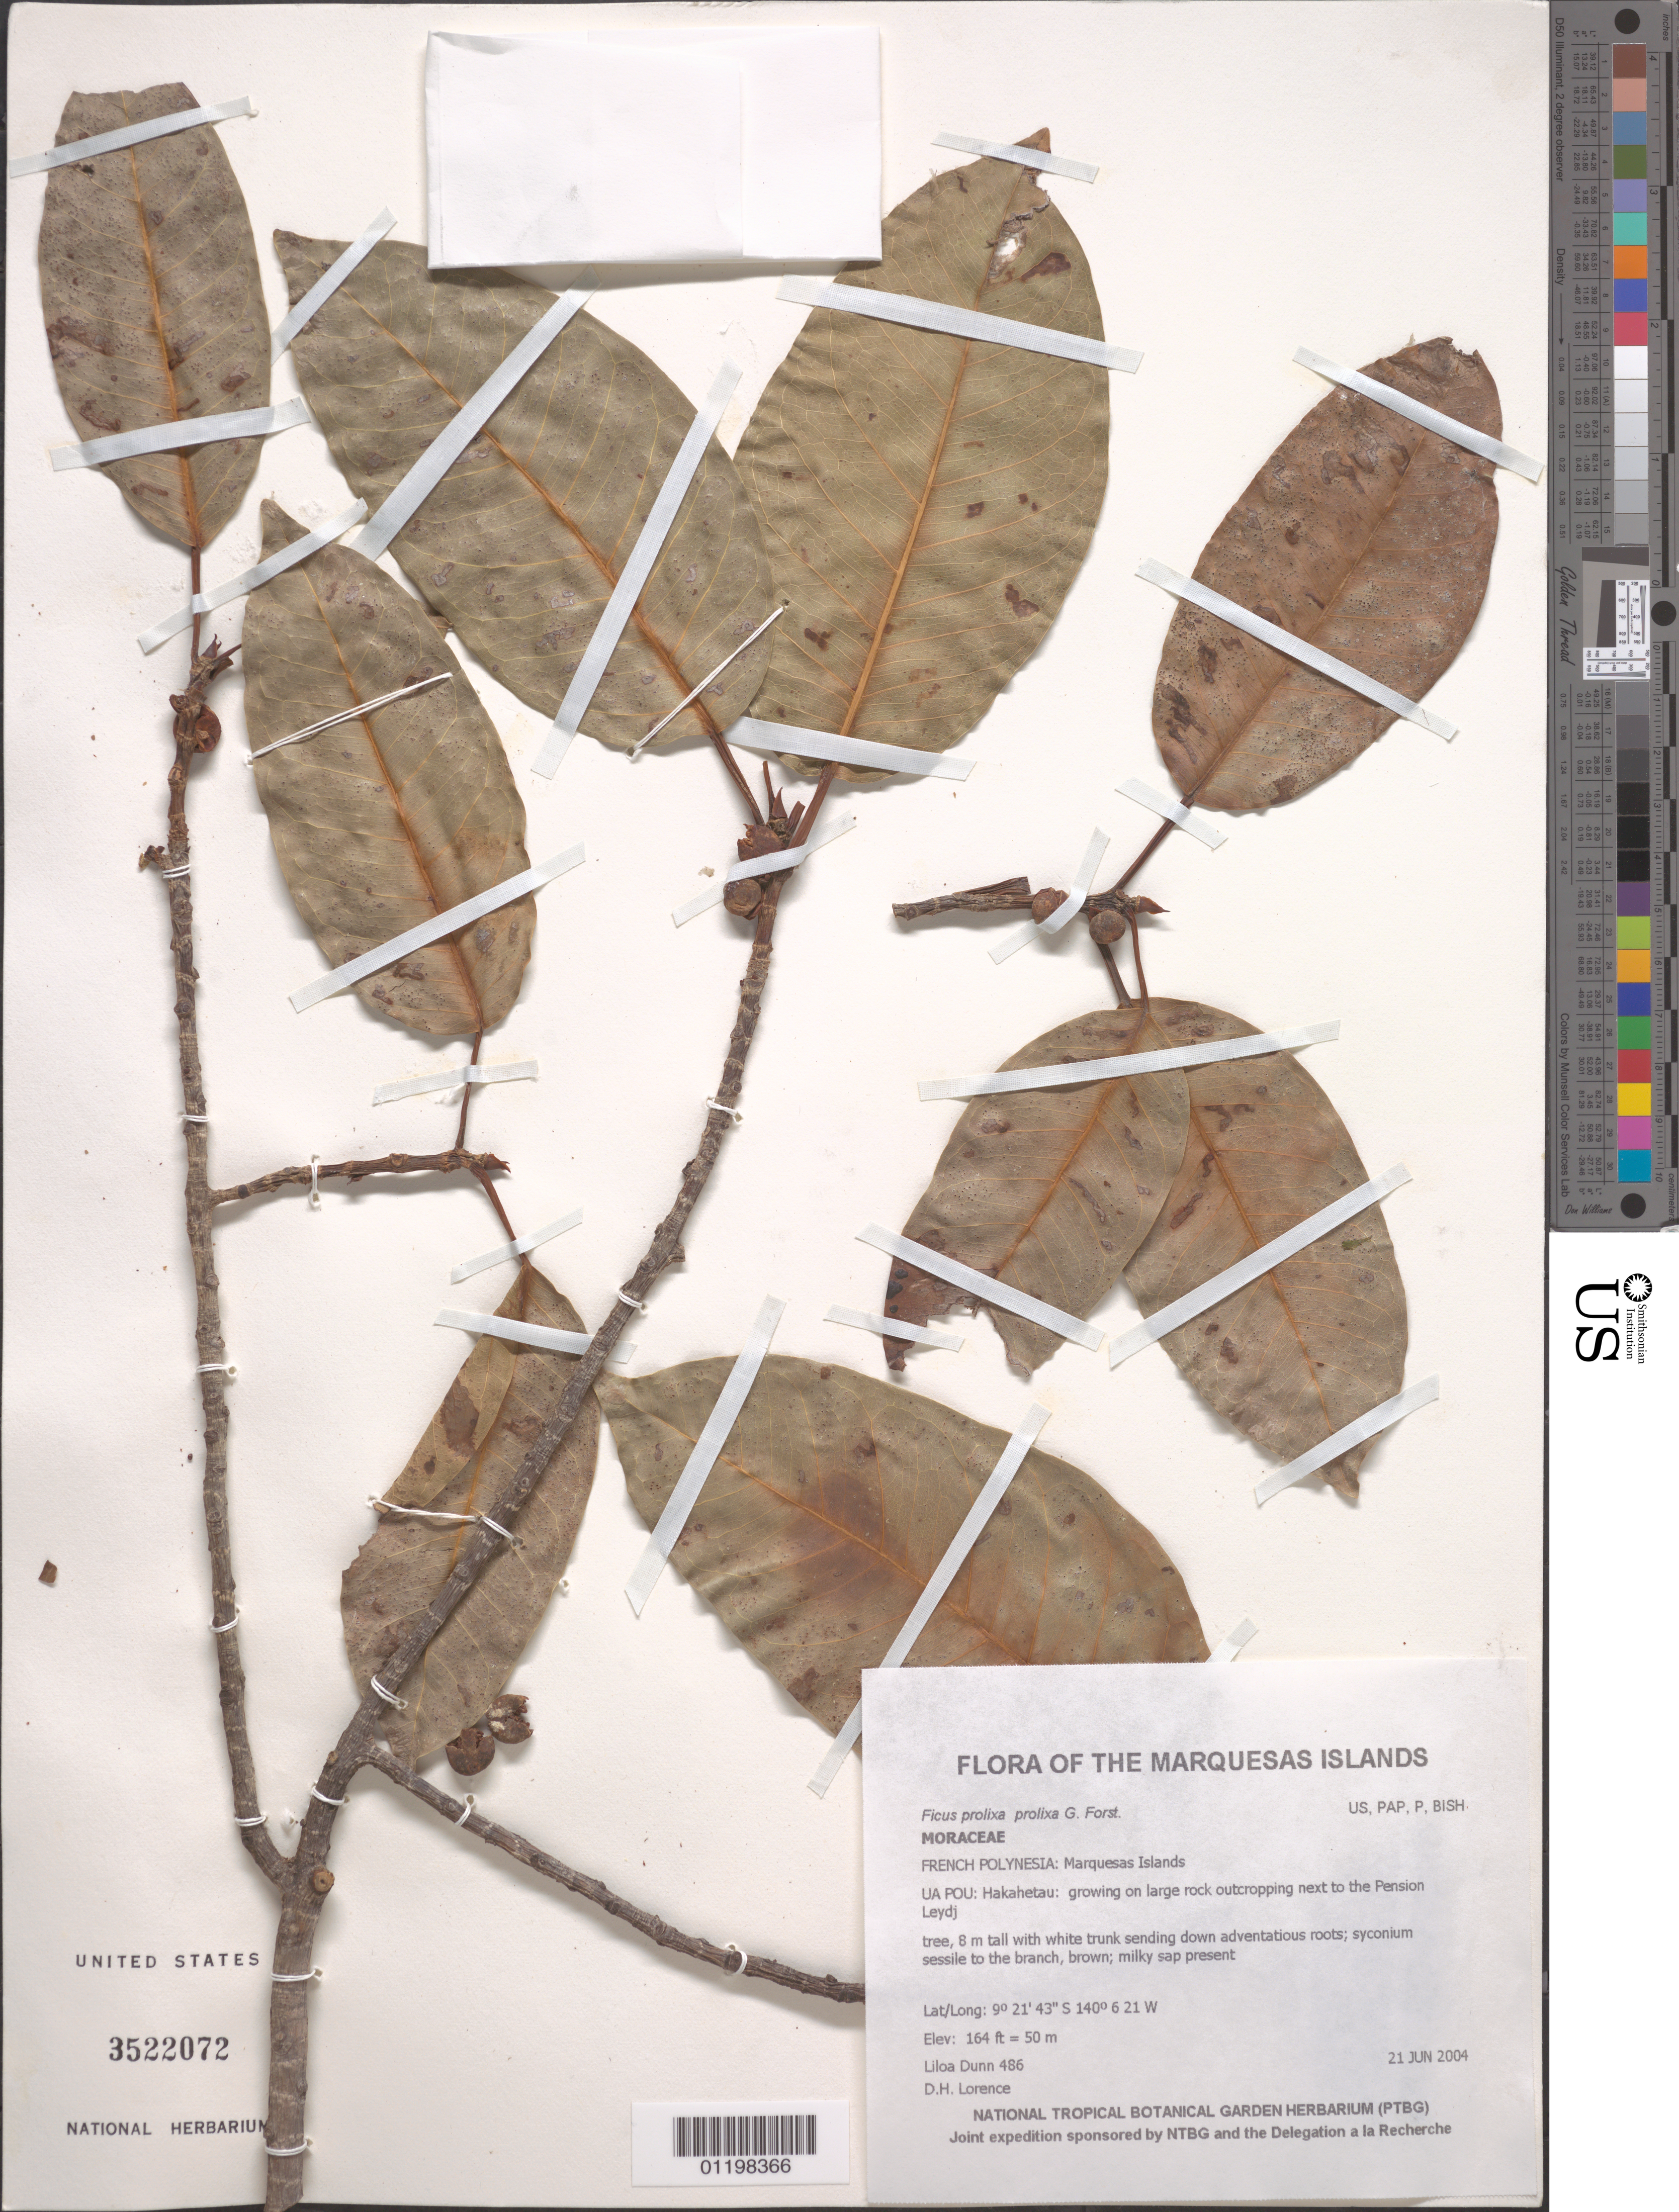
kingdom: Plantae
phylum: Tracheophyta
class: Magnoliopsida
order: Rosales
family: Moraceae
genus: Ficus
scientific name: Ficus prolixa var. prolixa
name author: G. Forst.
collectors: L. Dunn & D. Lorence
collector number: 486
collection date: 2004-06-21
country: French Polynesia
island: Ua Pou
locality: Hakahetau: growing on large rock outcropping next to the Pension Leydj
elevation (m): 50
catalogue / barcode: US 3522072